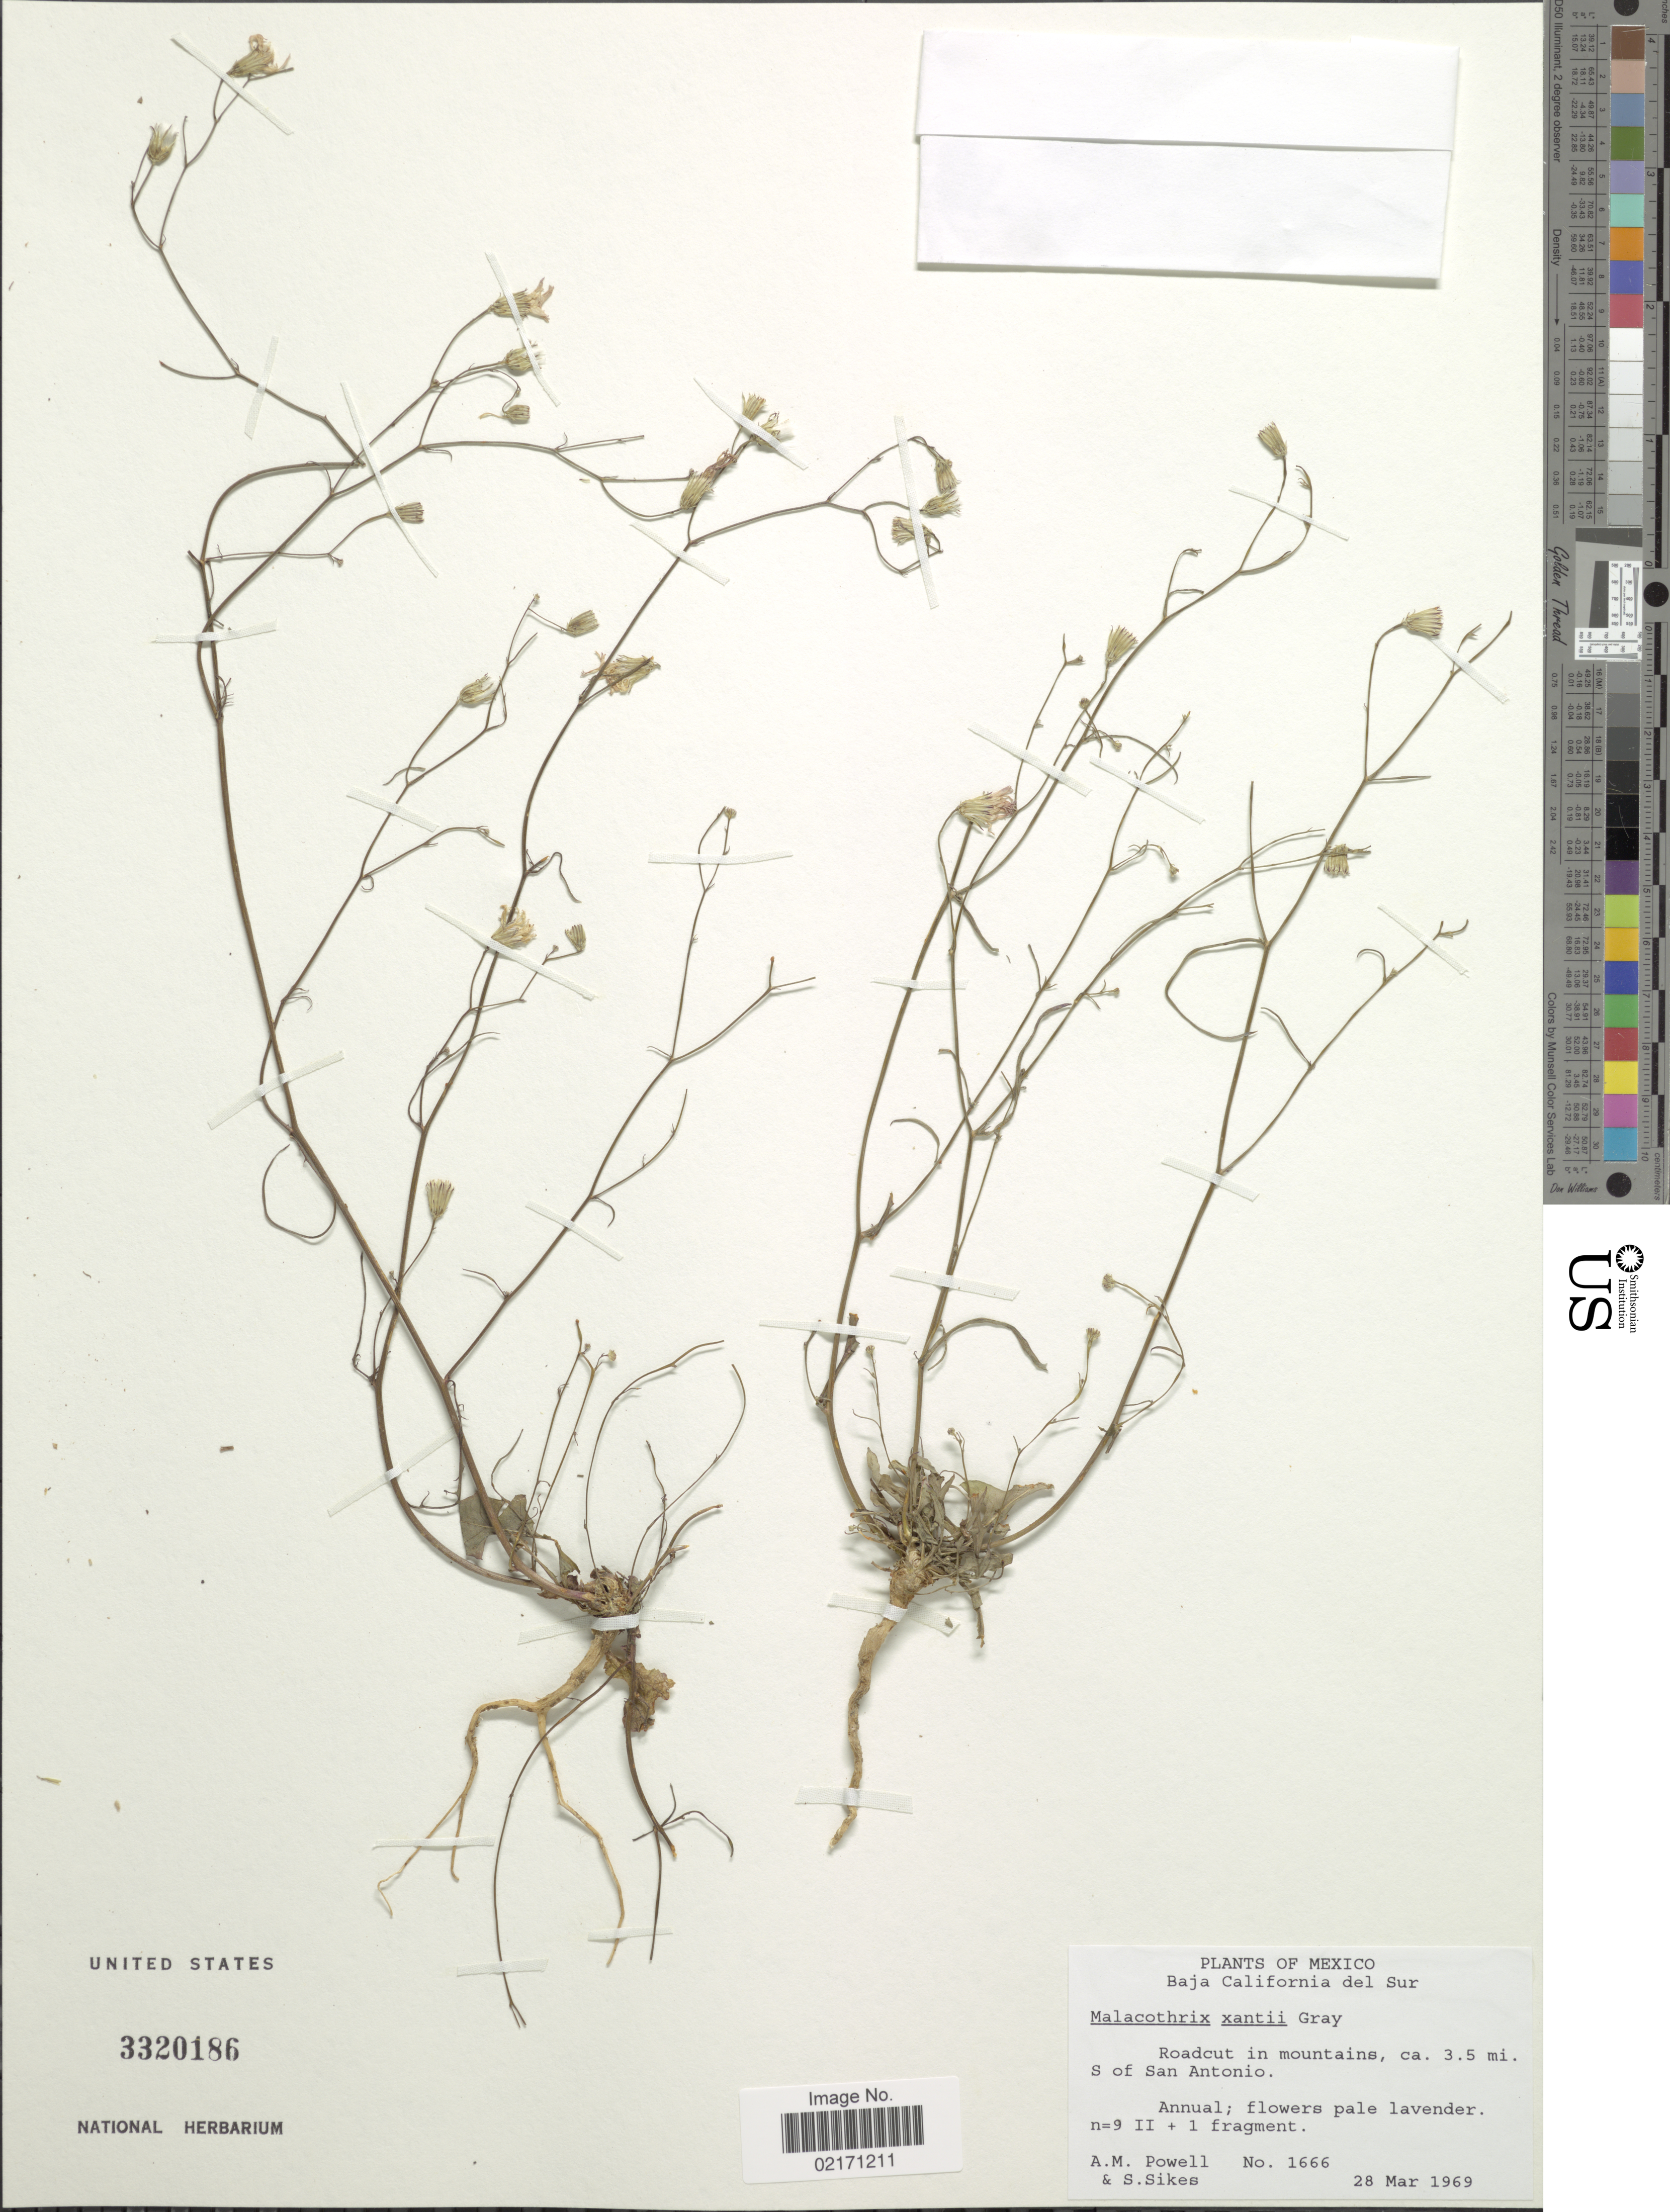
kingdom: Plantae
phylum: Tracheophyta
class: Magnoliopsida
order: Asterales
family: Asteraceae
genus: Malacothrix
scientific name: Malacothrix xantii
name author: A. Gray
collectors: A. M. Powell & S. Sikes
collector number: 1666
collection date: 1969-03-28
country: Mexico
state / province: Baja California Sur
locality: Ca. 3.5 mi S of San Antonio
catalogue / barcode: US 3320186